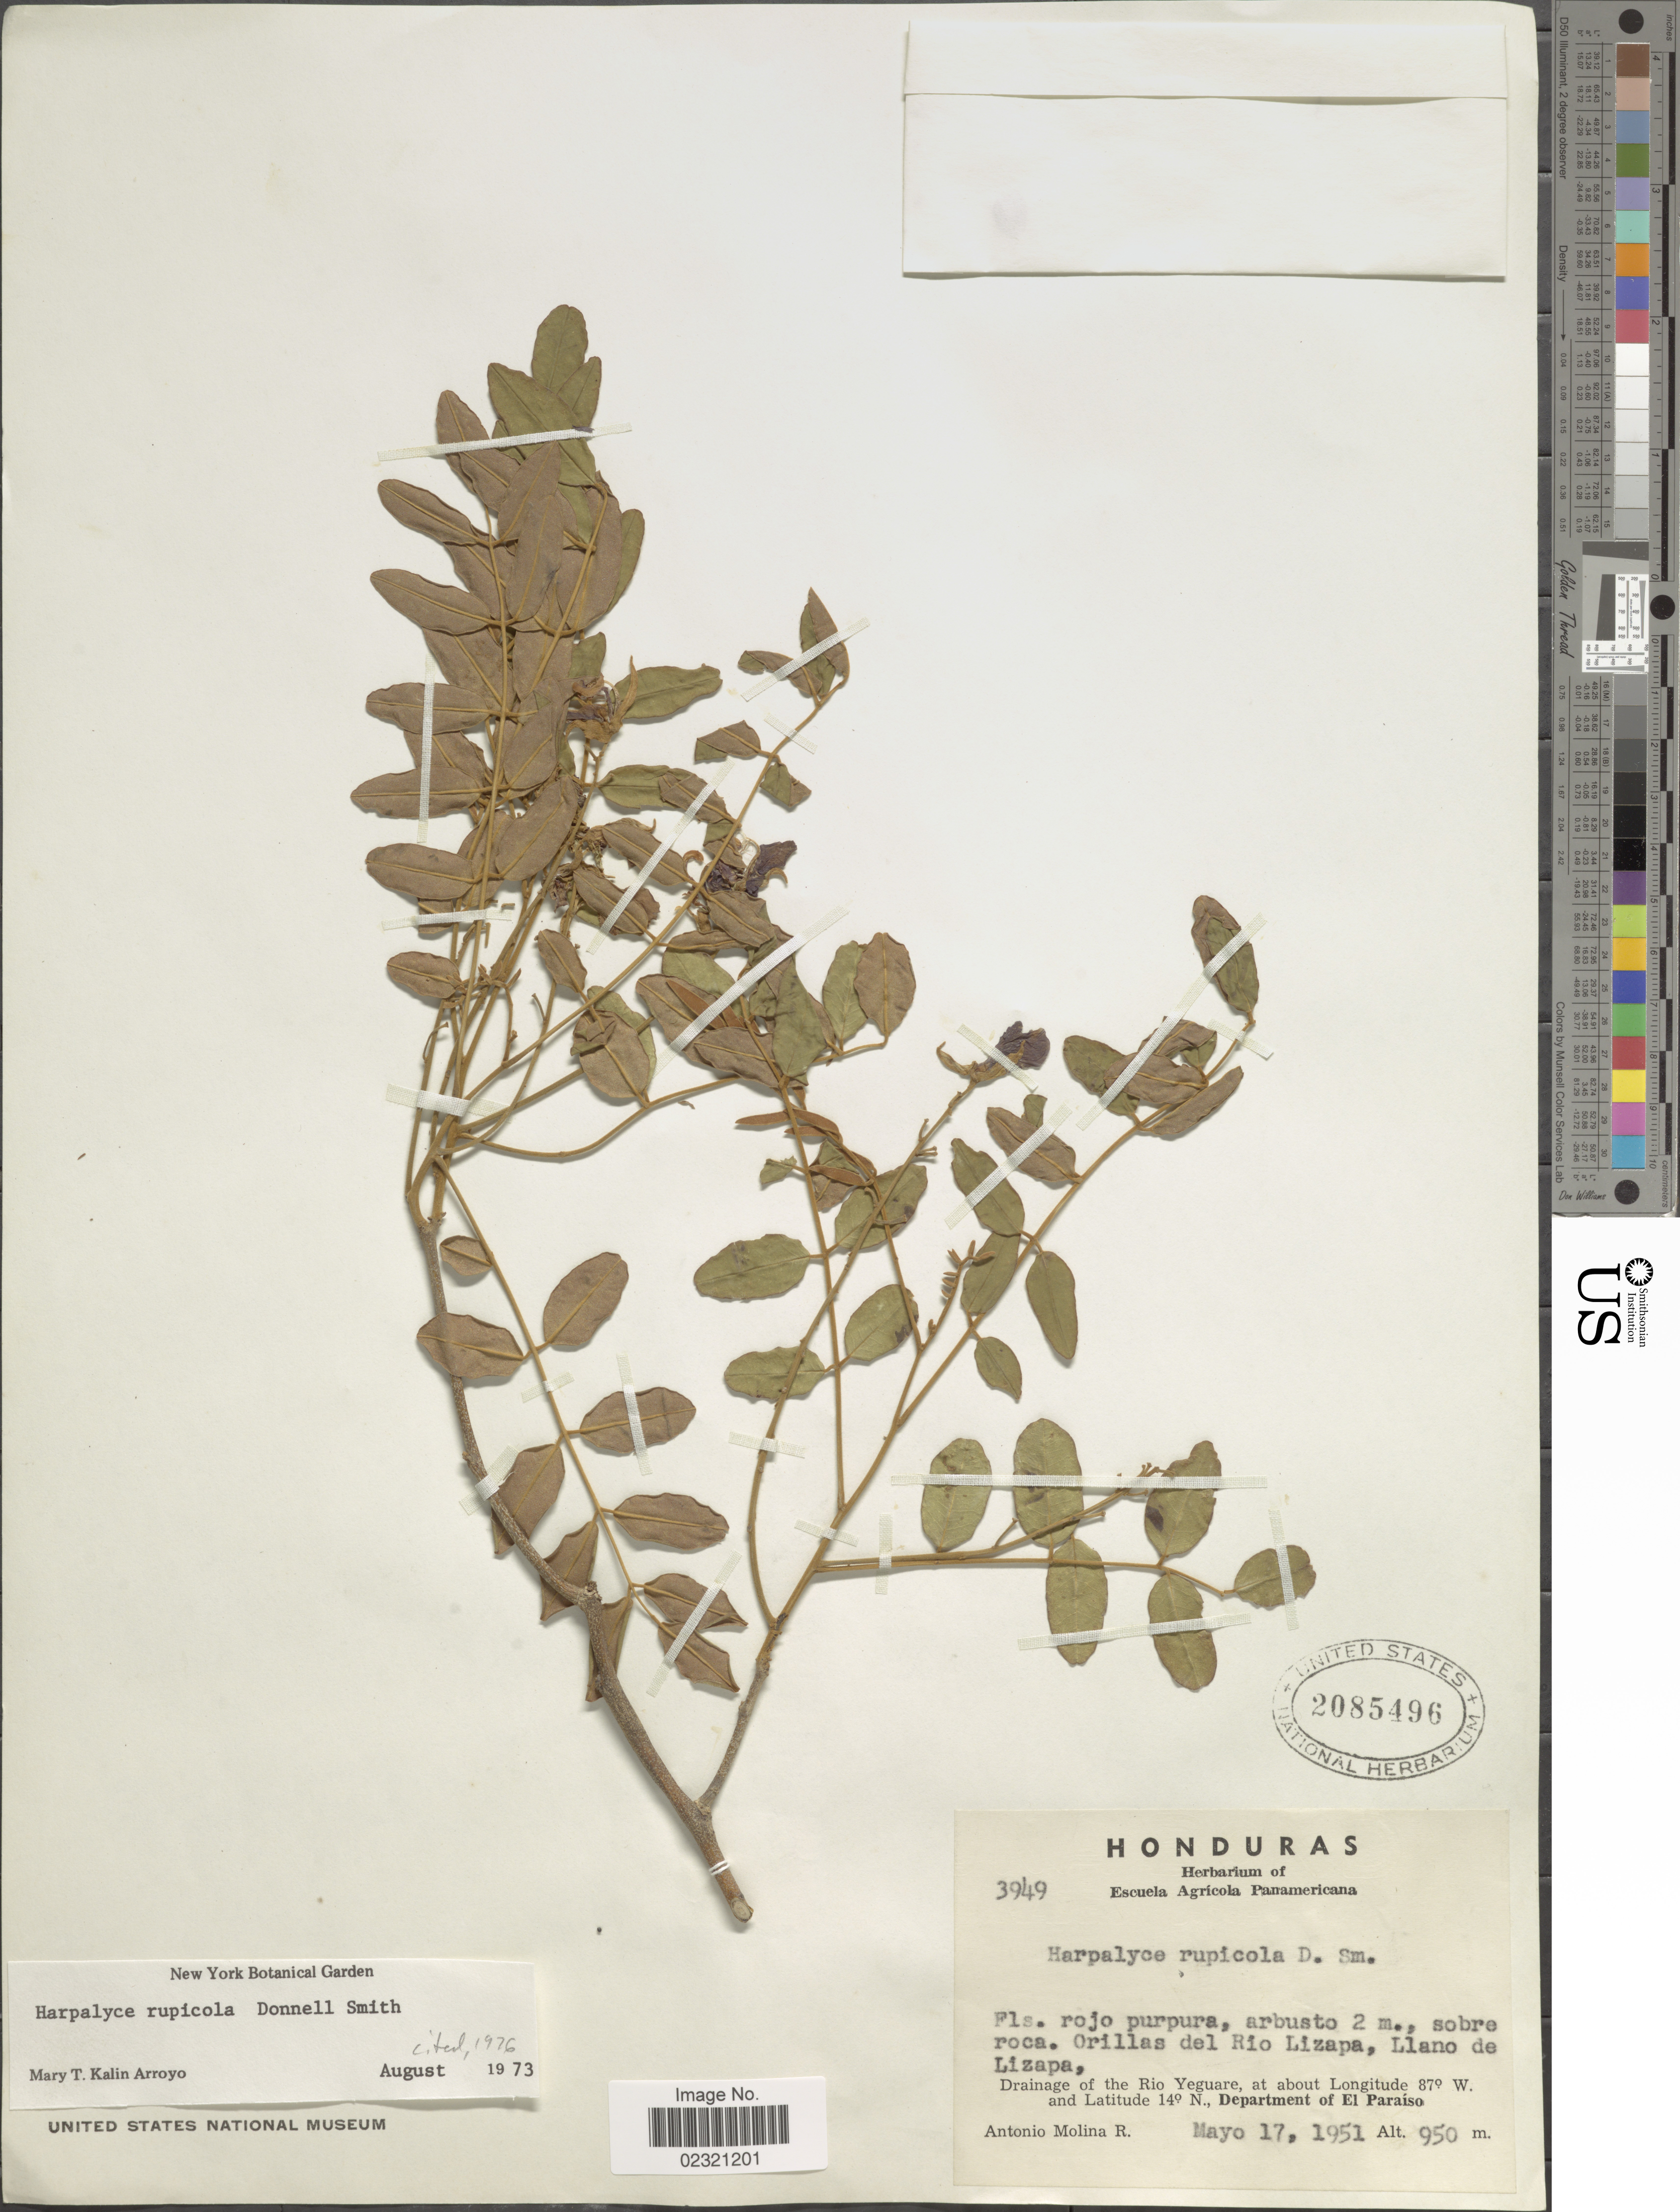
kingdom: Plantae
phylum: Tracheophyta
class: Magnoliopsida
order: Fabales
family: Fabaceae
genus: Harpalyce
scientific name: Harpalyce rupicola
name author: Donn. Sm.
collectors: A. Molina R.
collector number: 3949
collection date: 1951-05-17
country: Honduras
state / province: El Paraíso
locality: Drainag of the Rio Yeguare. Orillas del Rio Lizapa, Llano de Lizapa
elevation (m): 950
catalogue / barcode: US 2085496